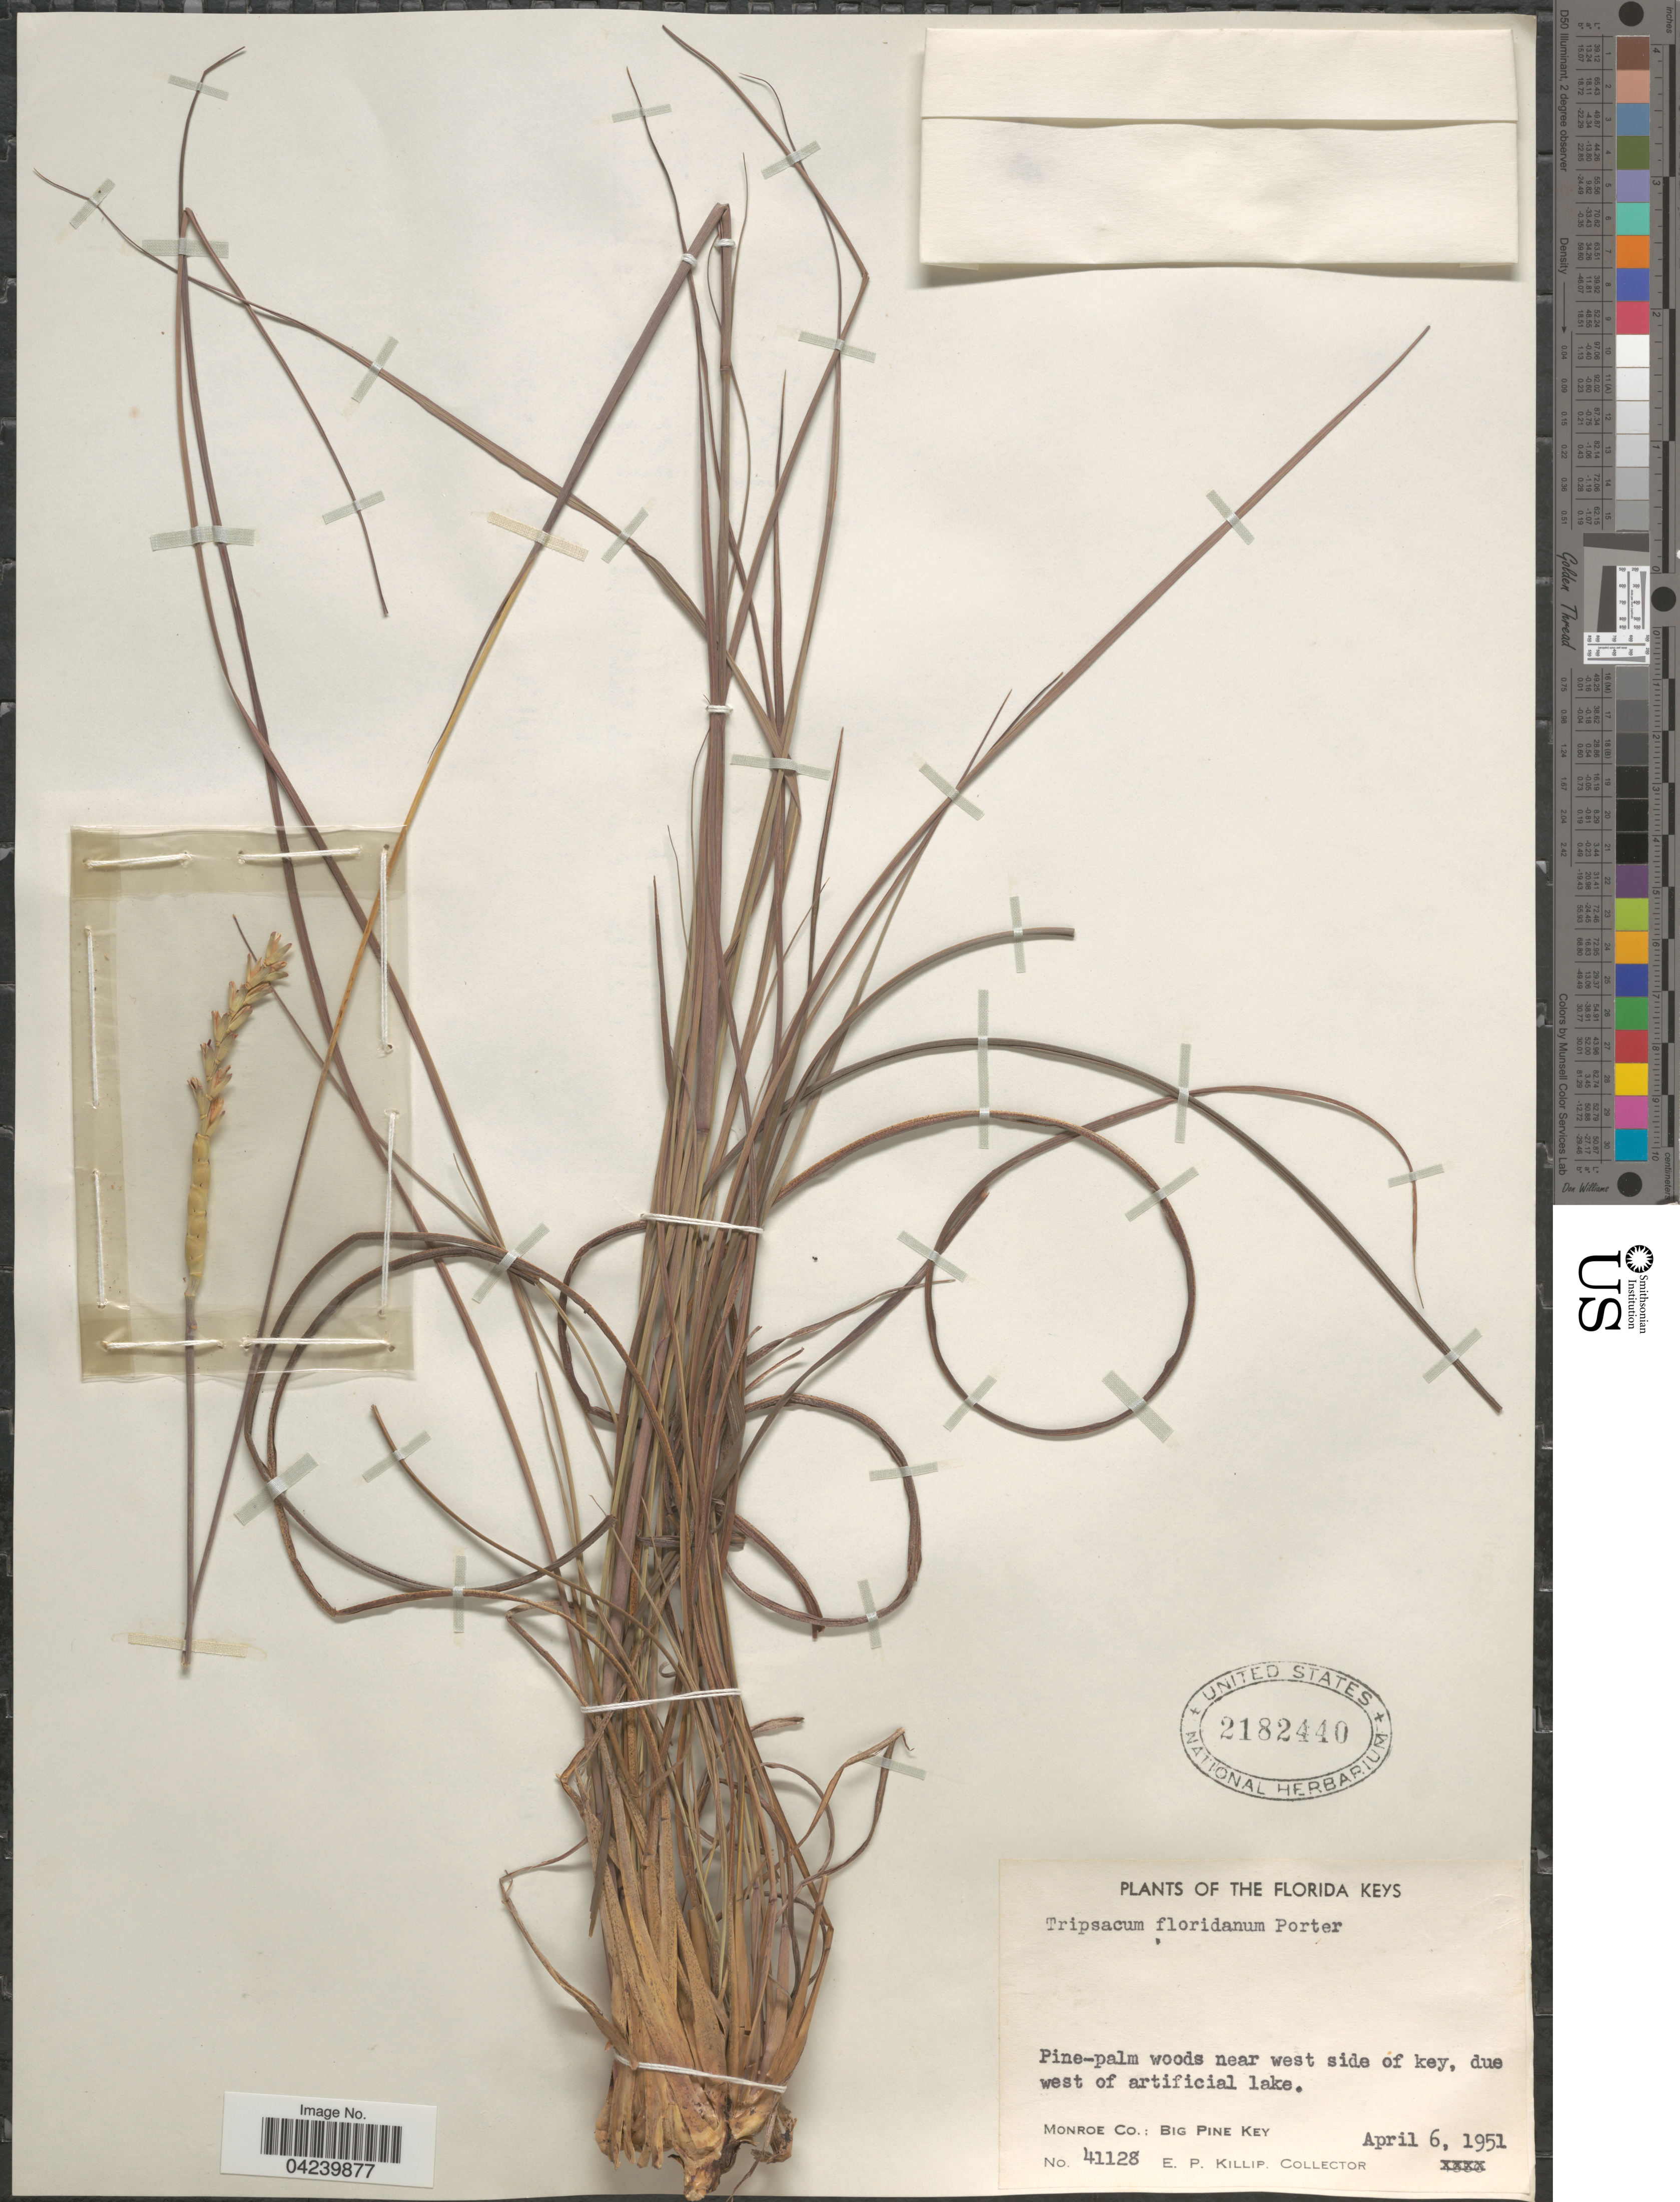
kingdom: Plantae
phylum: Tracheophyta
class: Liliopsida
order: Poales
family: Poaceae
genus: Tripsacum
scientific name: Tripsacum dactyloides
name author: (L.) L.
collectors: E. P. Killip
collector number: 41128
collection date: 1951-04-06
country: United States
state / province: Florida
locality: Florida Keys. Pine-palm woods near west side of key, due west of artificial lake. Monroe Co.: Big Pine Key.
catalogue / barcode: US 2182440